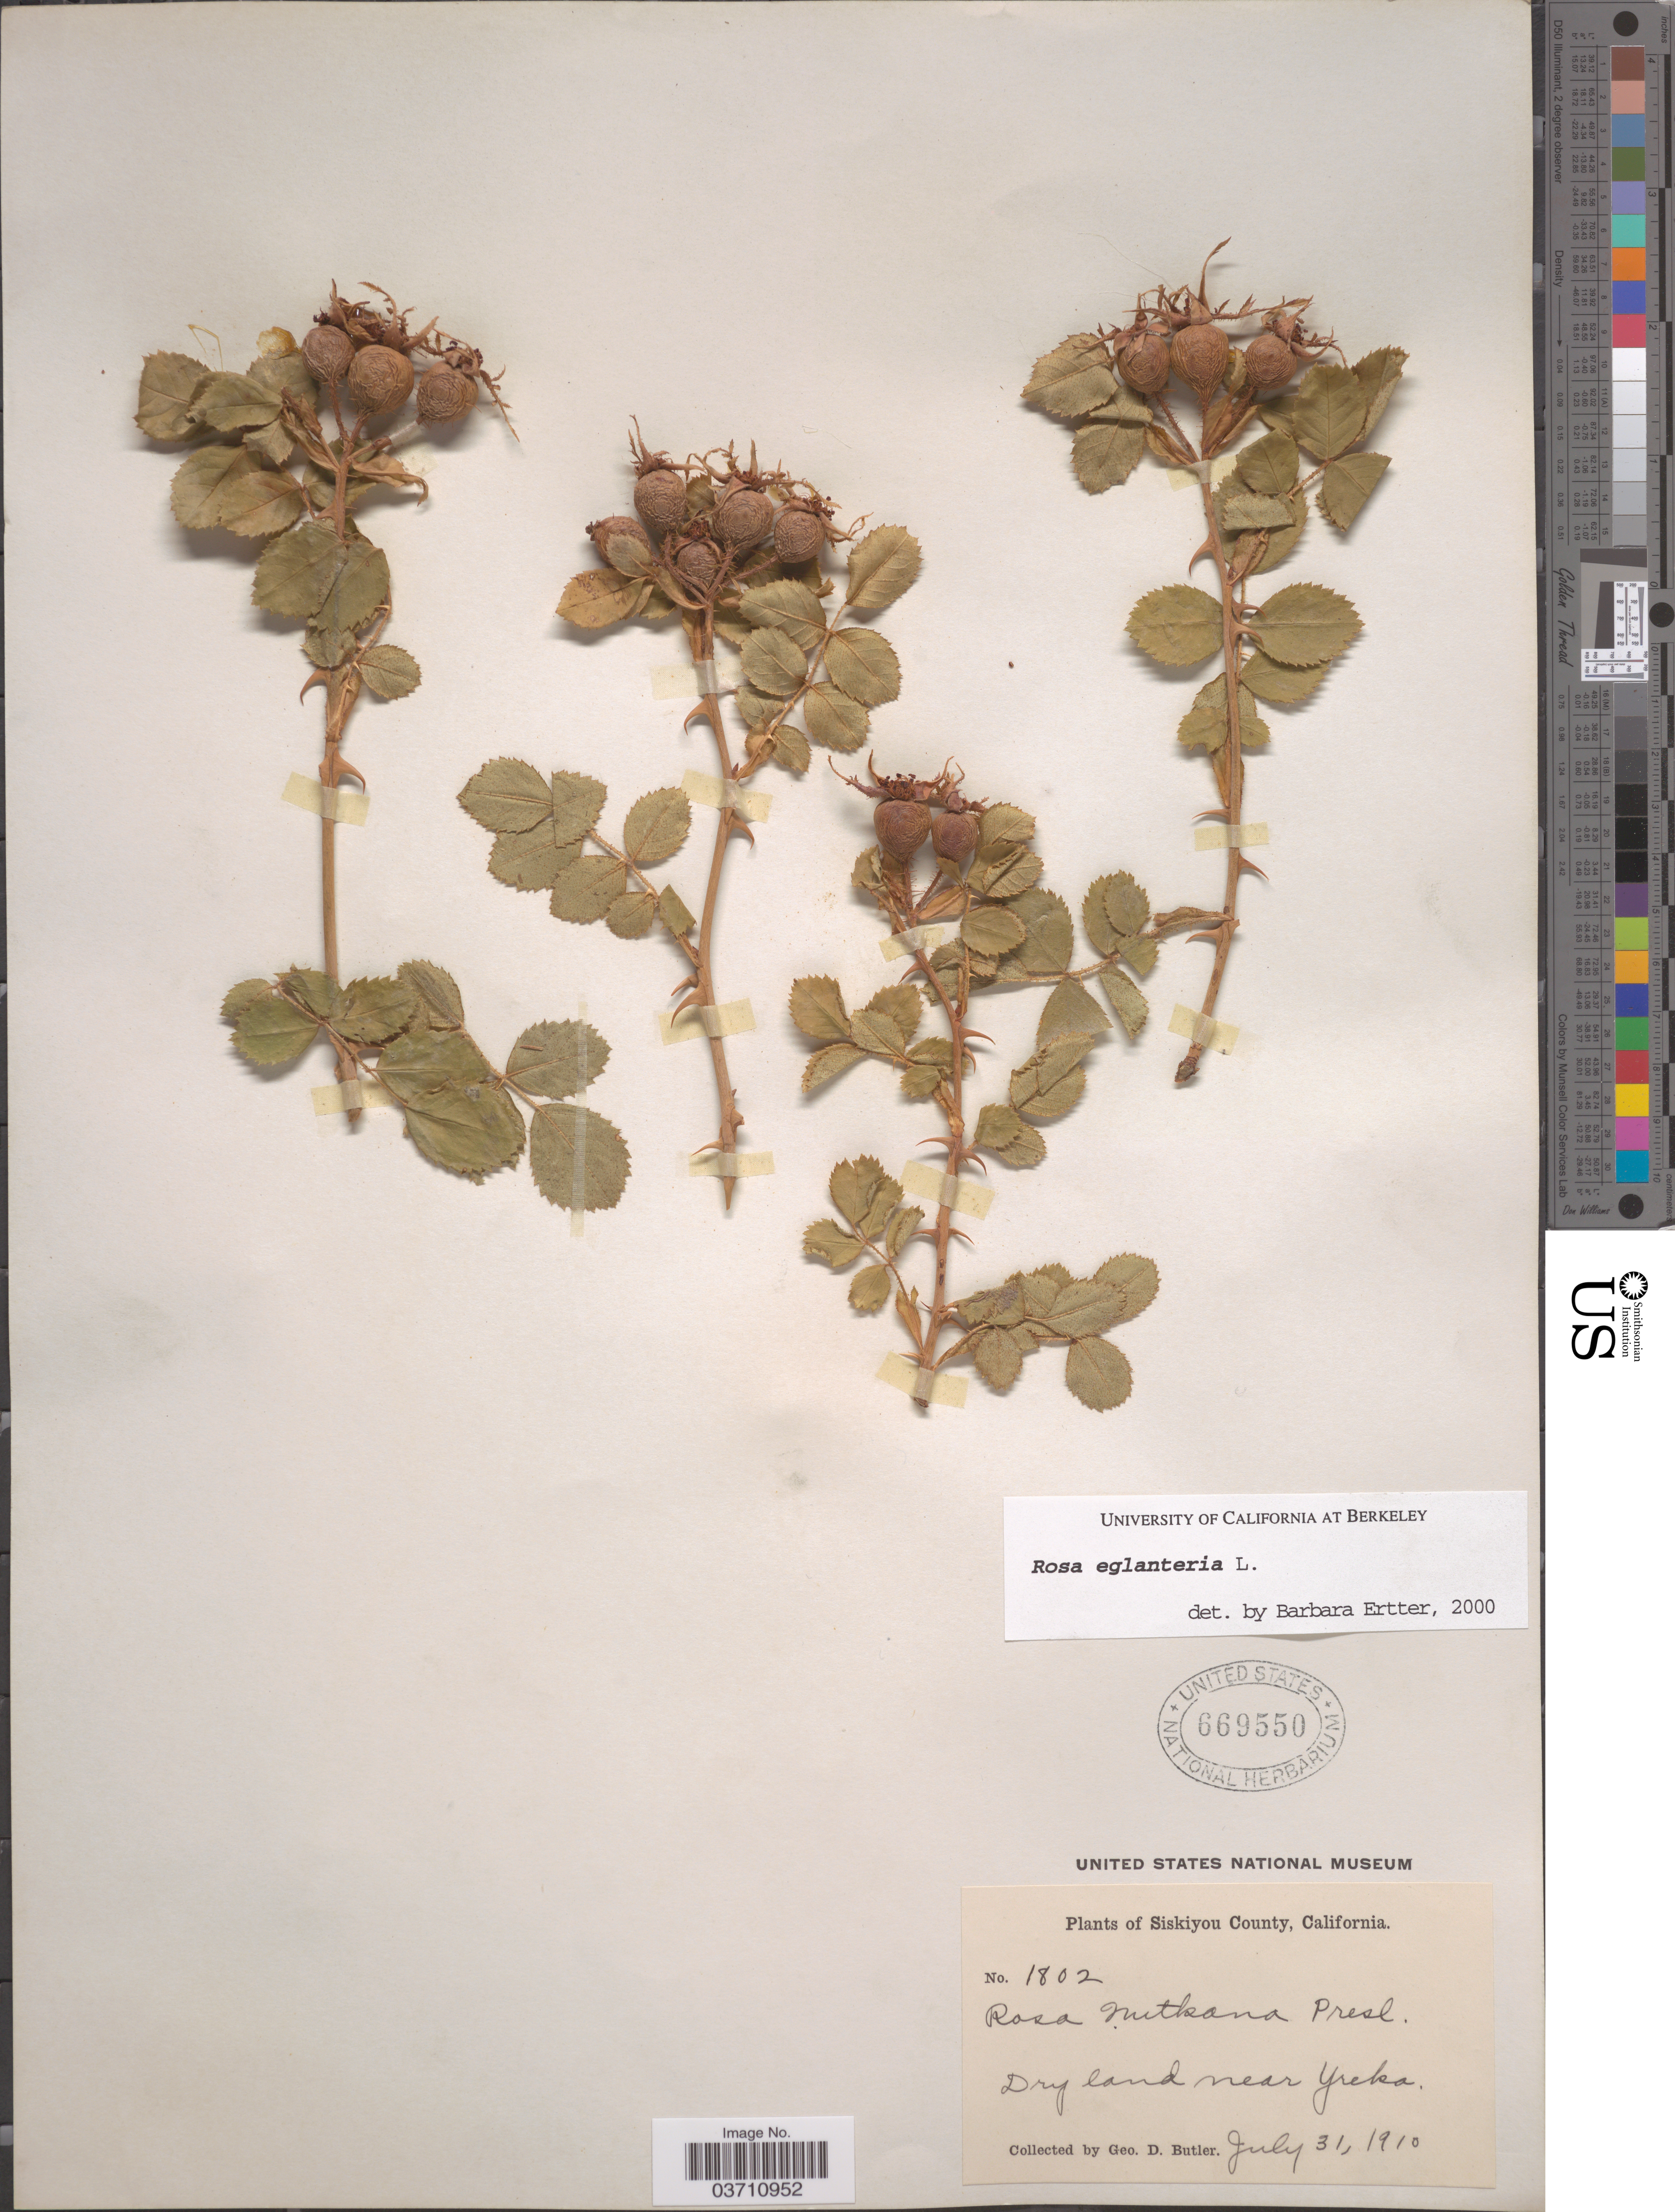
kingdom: Plantae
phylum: Tracheophyta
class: Magnoliopsida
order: Rosales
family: Rosaceae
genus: Rosa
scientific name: Rosa eglanteria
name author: L.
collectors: G. D. Butler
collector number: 1802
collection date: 1910-07-31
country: United States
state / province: California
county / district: Siskiyou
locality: Siskiyou County. Dry sand near Yreka.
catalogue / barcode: US 669550